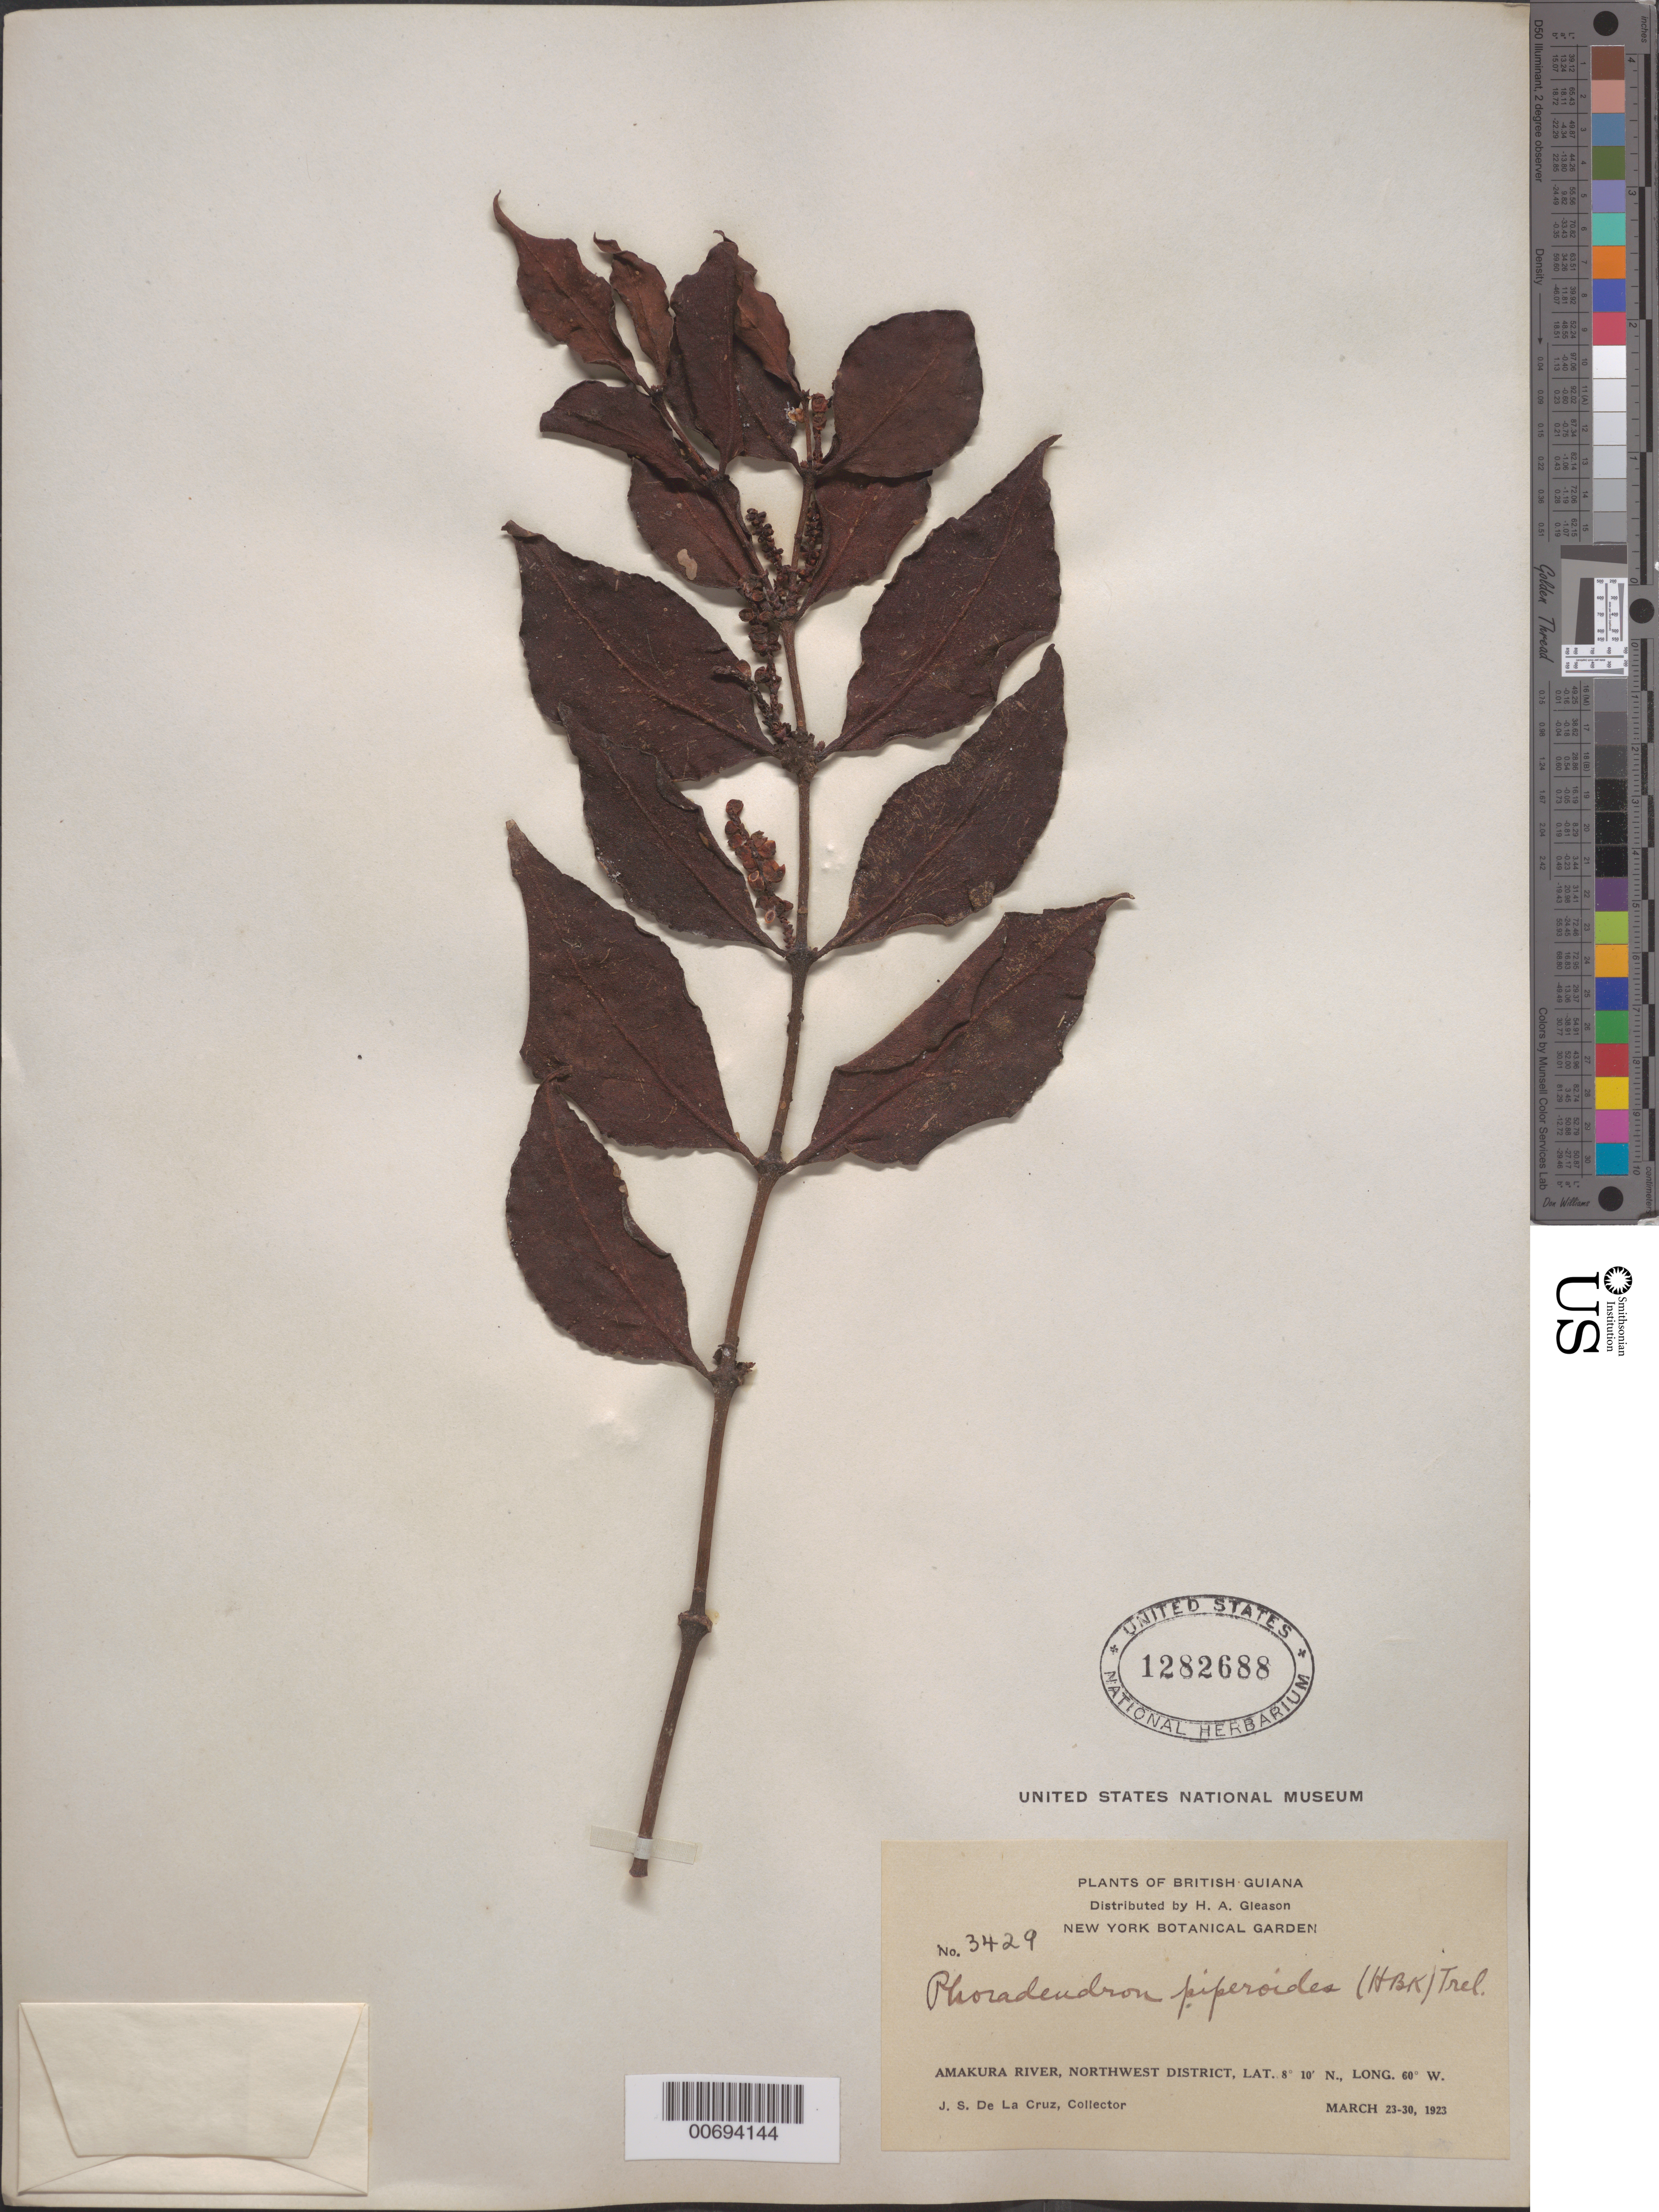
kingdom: Plantae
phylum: Tracheophyta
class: Magnoliopsida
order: Santalales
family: Viscaceae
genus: Phoradendron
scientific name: Phoradendron piperoides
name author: (Kunth) Trel.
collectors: J. S. de la Cruz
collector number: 3429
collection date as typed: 19-Mar-23 to 30-Mar-23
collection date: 1923-03-19/1923-03-30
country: Guyana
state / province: Barima-Waini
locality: Amakura R., NW District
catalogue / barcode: US 1282688